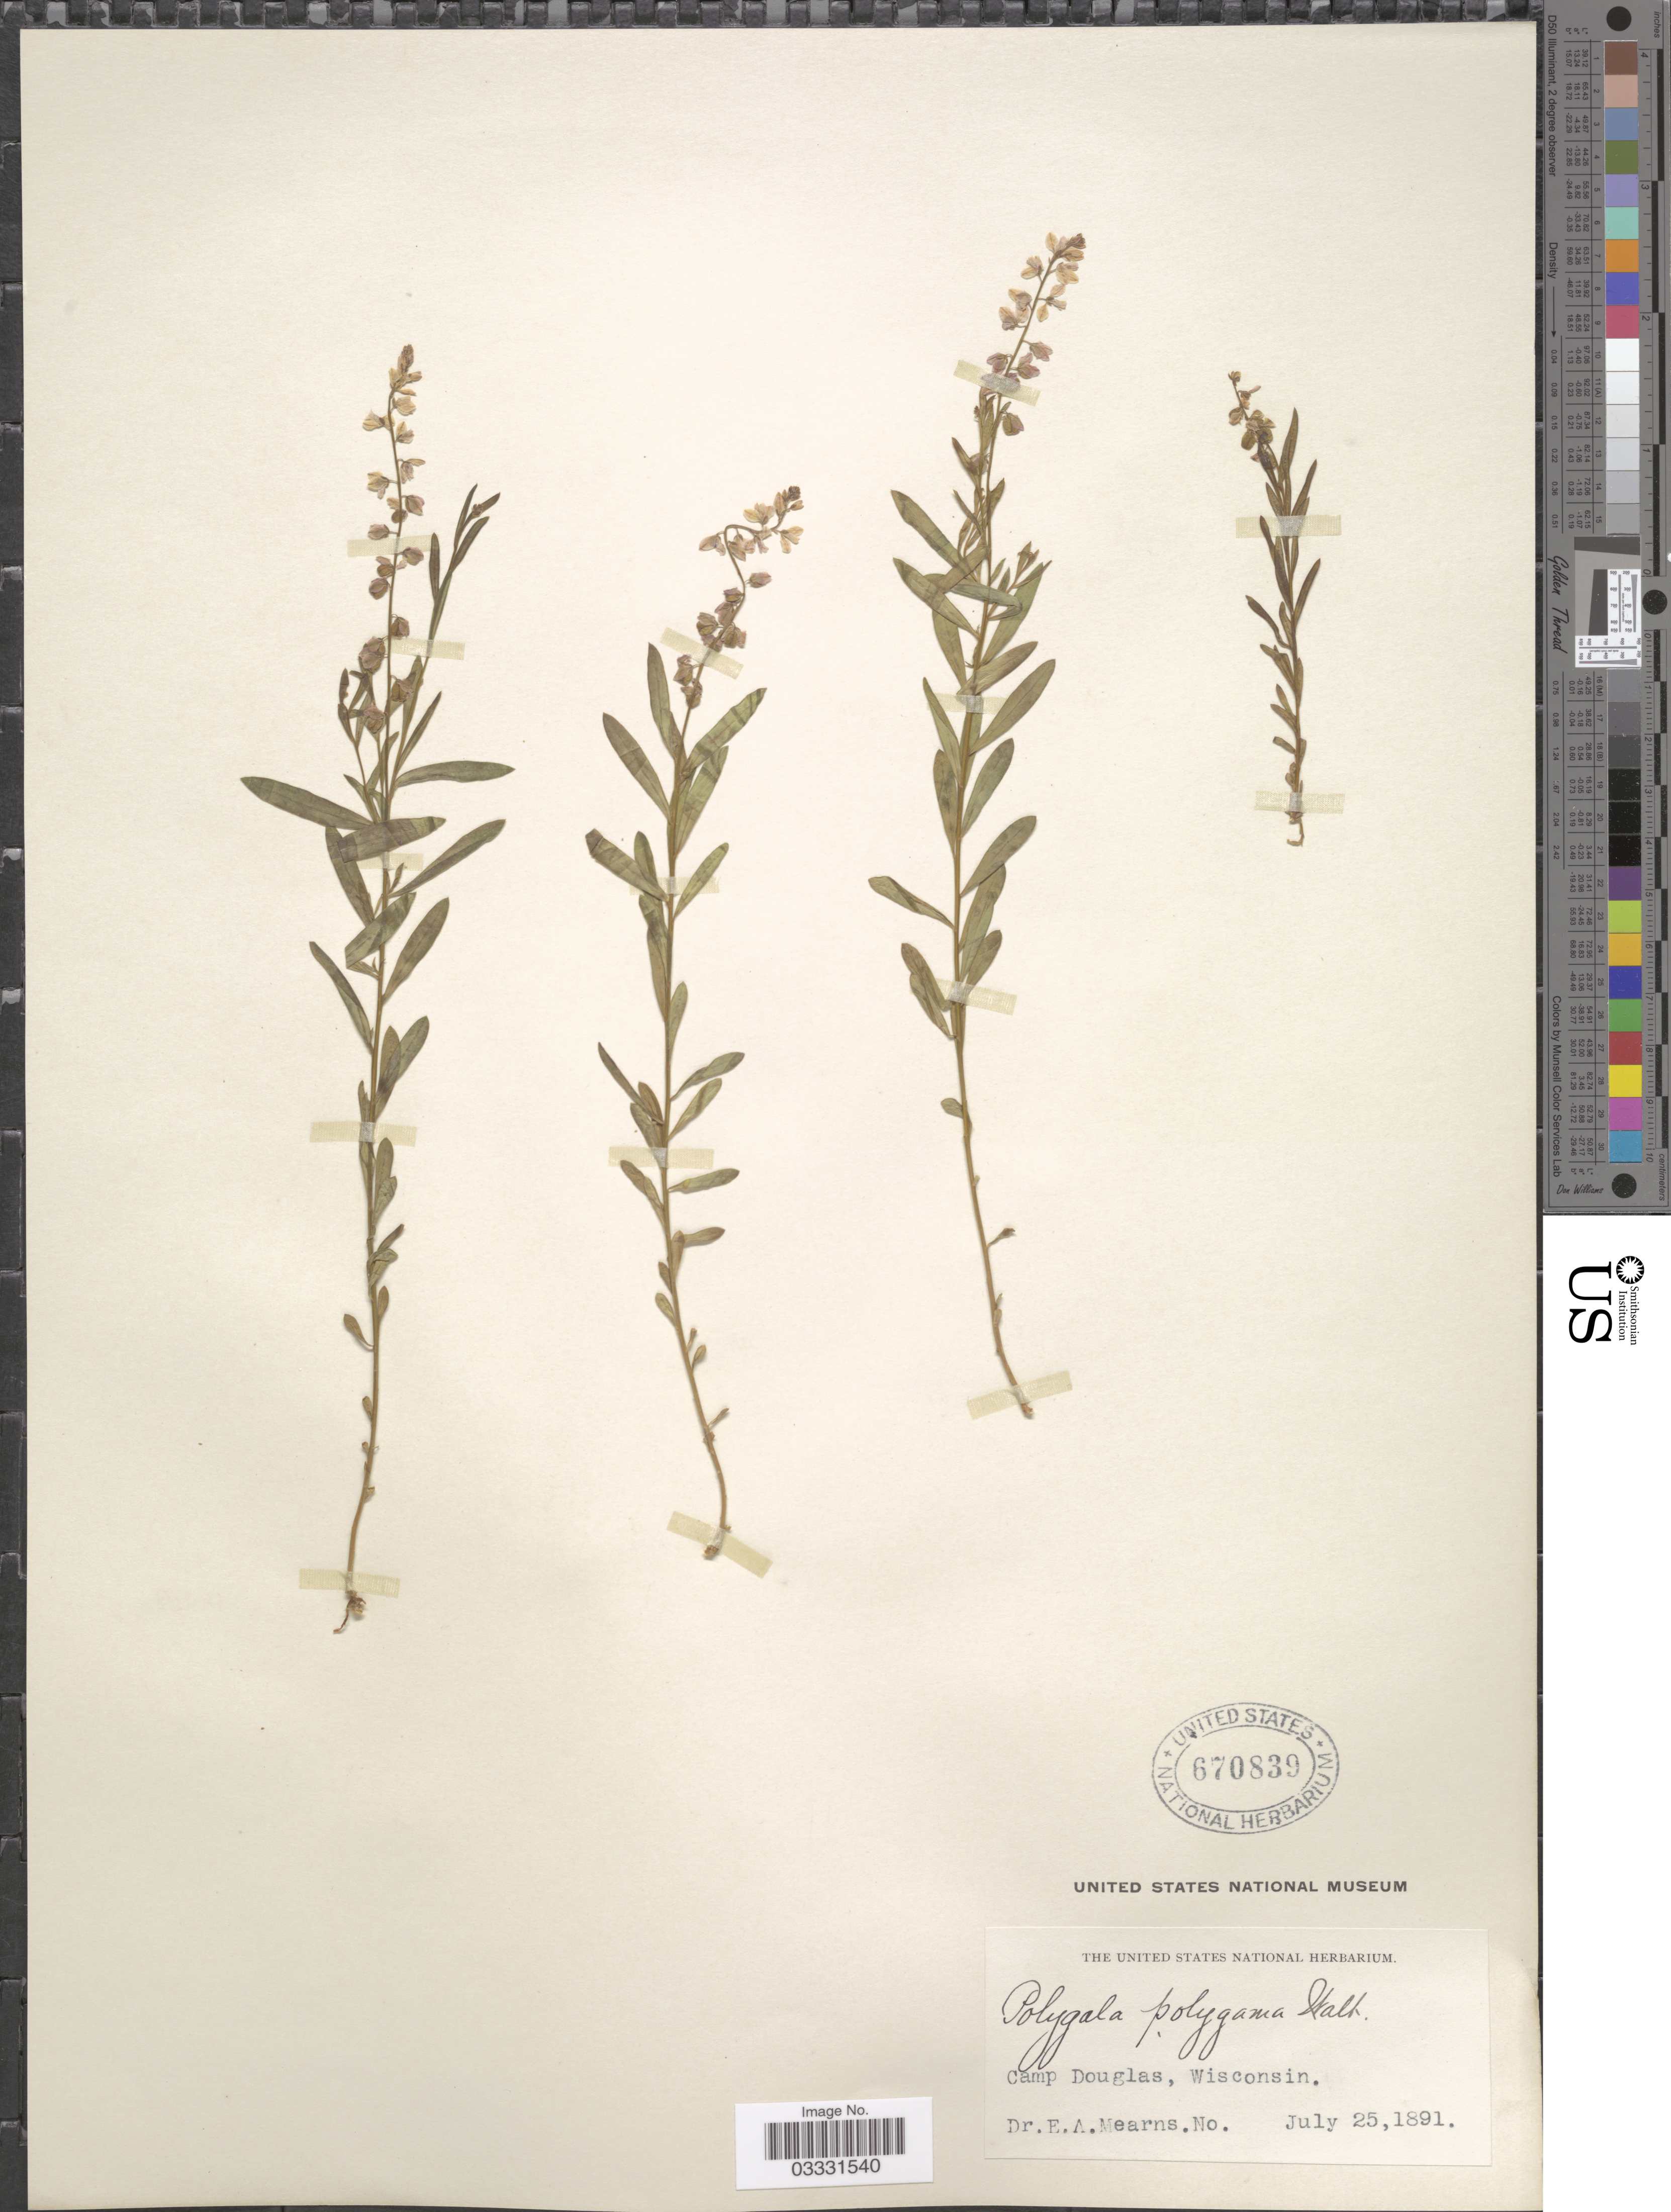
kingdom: Plantae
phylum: Tracheophyta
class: Magnoliopsida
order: Fabales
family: Polygalaceae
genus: Polygala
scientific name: Polygala polygama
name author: Walter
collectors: E. A. Mearns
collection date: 1891-07-25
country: United States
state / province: Wisconsin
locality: Camp Douglas.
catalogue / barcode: US 670839